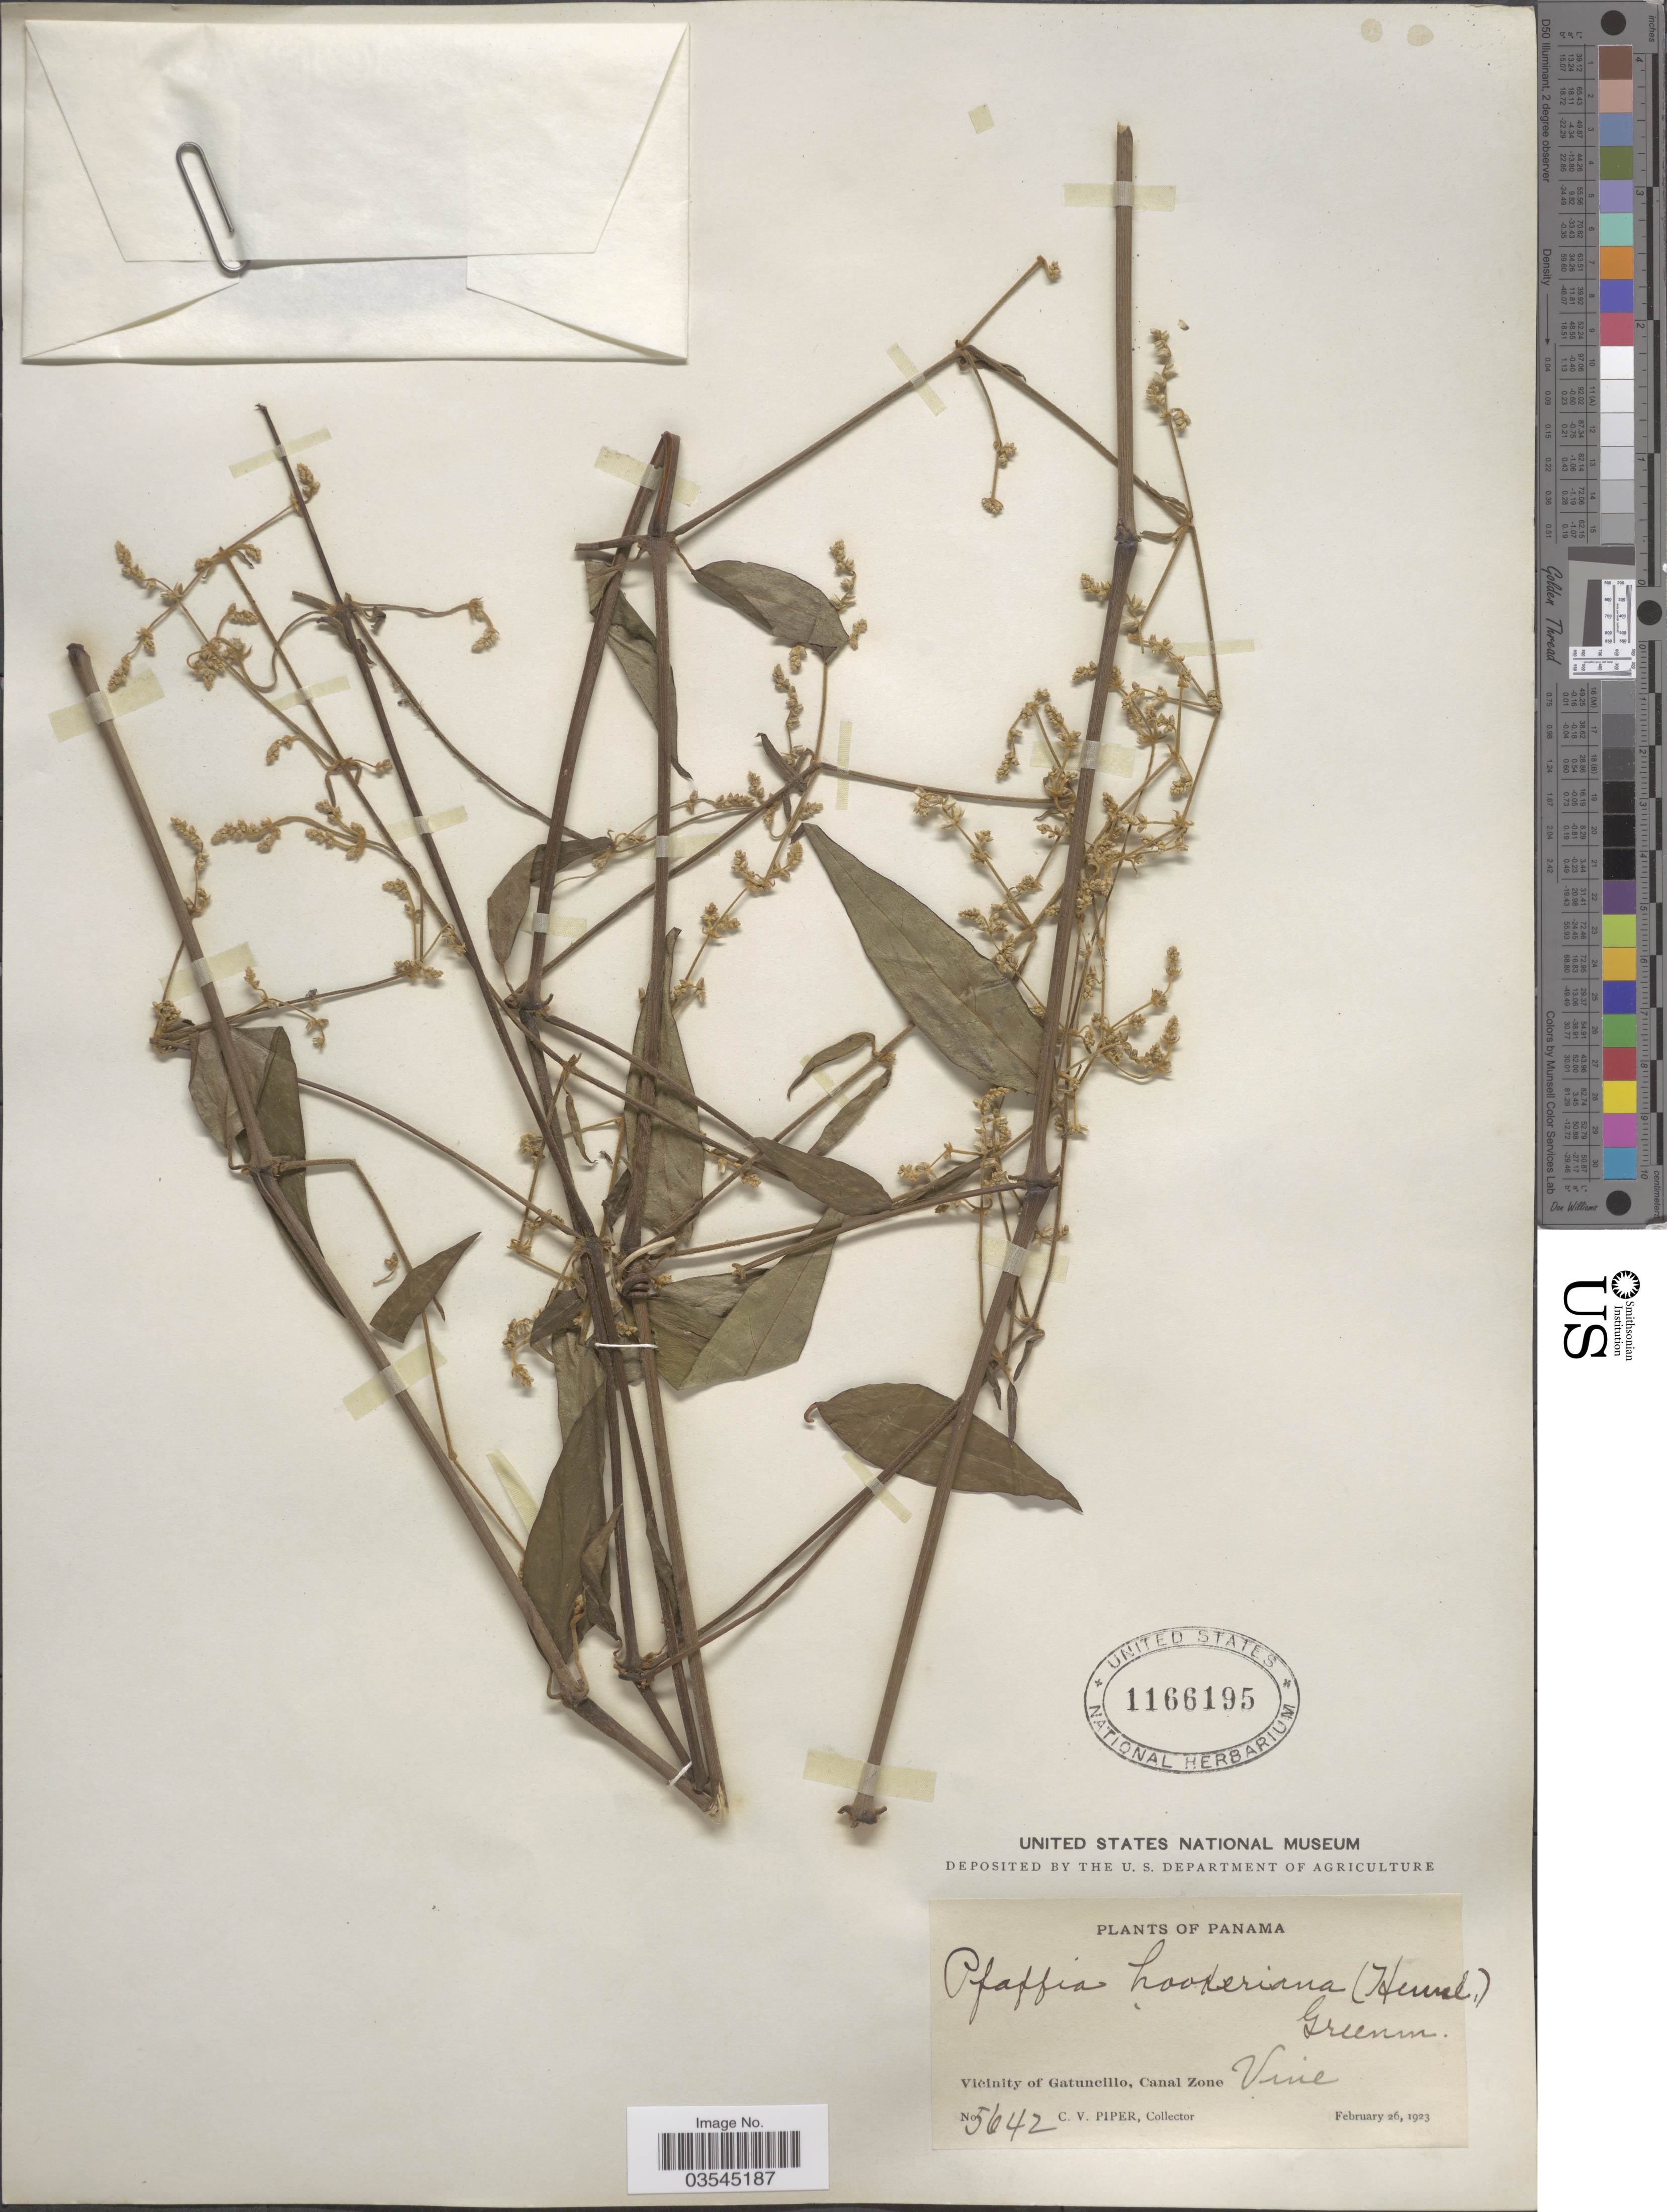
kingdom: Plantae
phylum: Tracheophyta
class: Magnoliopsida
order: Caryophyllales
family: Amaranthaceae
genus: Pfaffia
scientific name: Pfaffia hookeriana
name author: (Hemsl.) Greenm.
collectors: C. V. Piper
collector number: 5642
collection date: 1923-02-26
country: Panama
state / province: Colón / Panamá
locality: Vicinity of Gatuncillo, Canal Zone.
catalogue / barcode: US 1166195